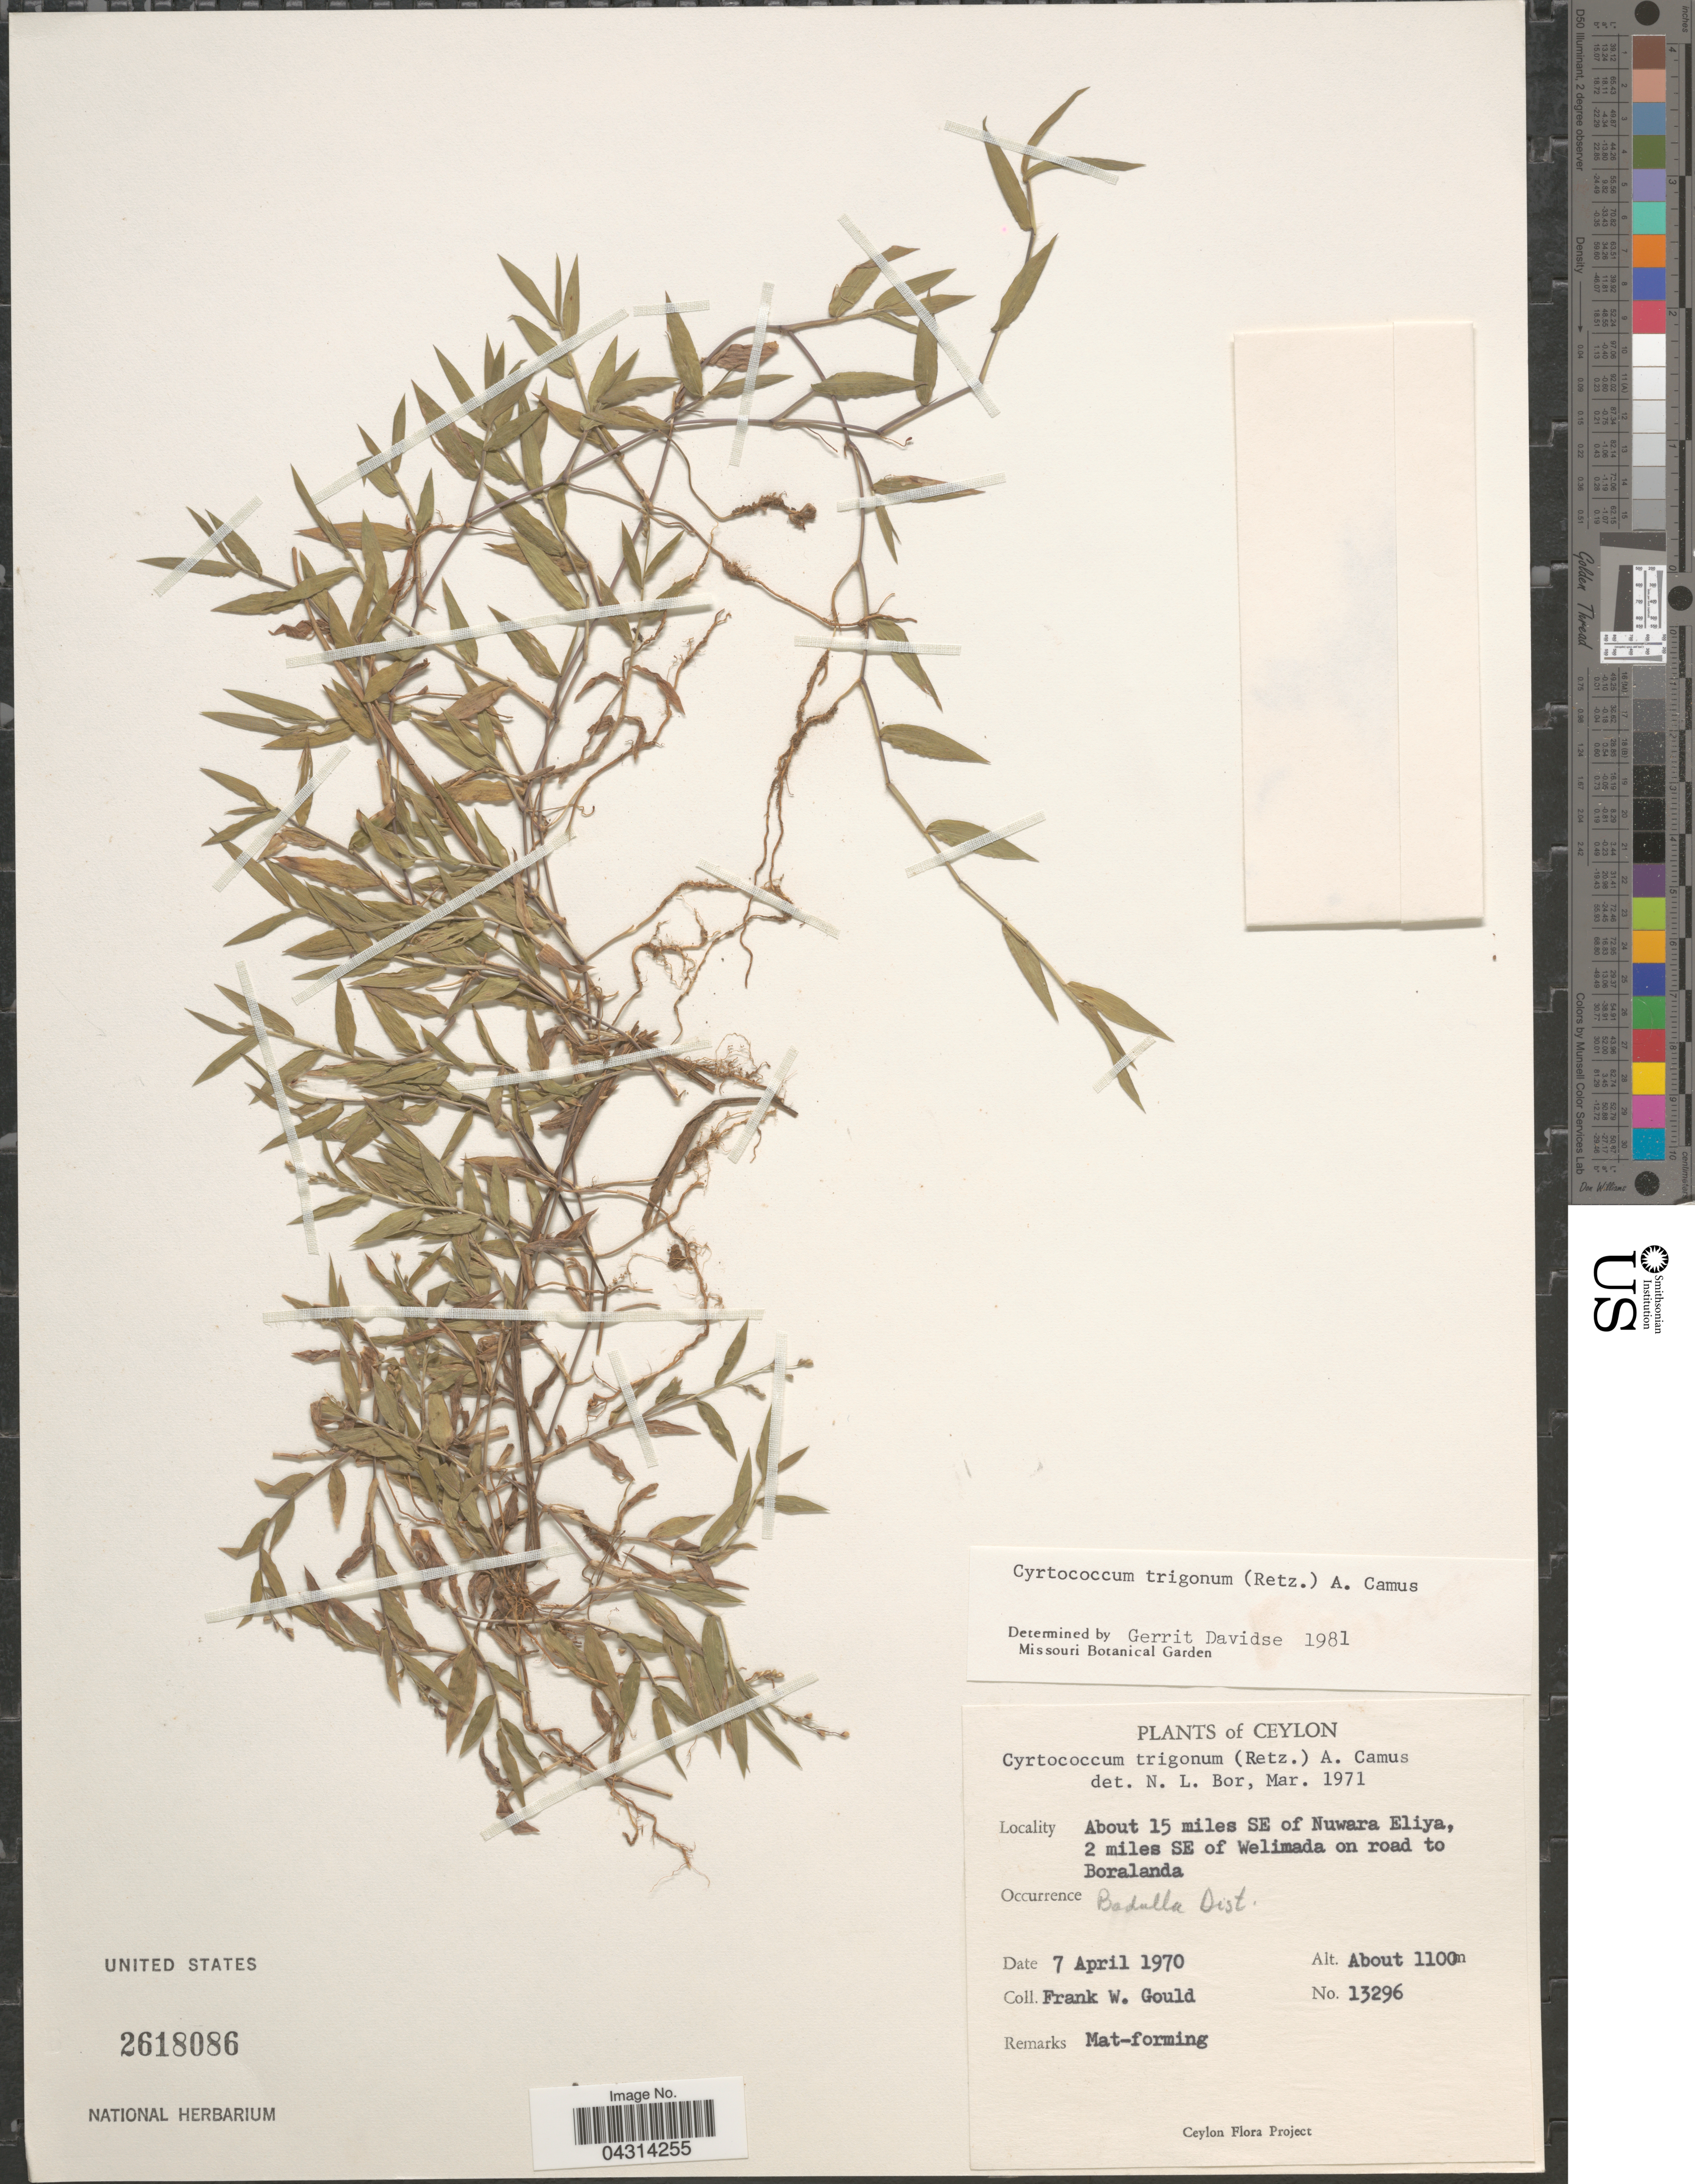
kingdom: Plantae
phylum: Tracheophyta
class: Liliopsida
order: Poales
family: Poaceae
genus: Cyrtococcum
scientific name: Cyrtococcum trigonum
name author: (Retz.) A. Camus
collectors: F. W. Gould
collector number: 13296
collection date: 1970-04-07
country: Sri Lanka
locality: Ceylon. About 15 miles SE of Nuwara Eliya, 2 miles SE of Welimada on road to Boralanda. Badulla Dist.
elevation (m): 1100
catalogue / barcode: US 2618086